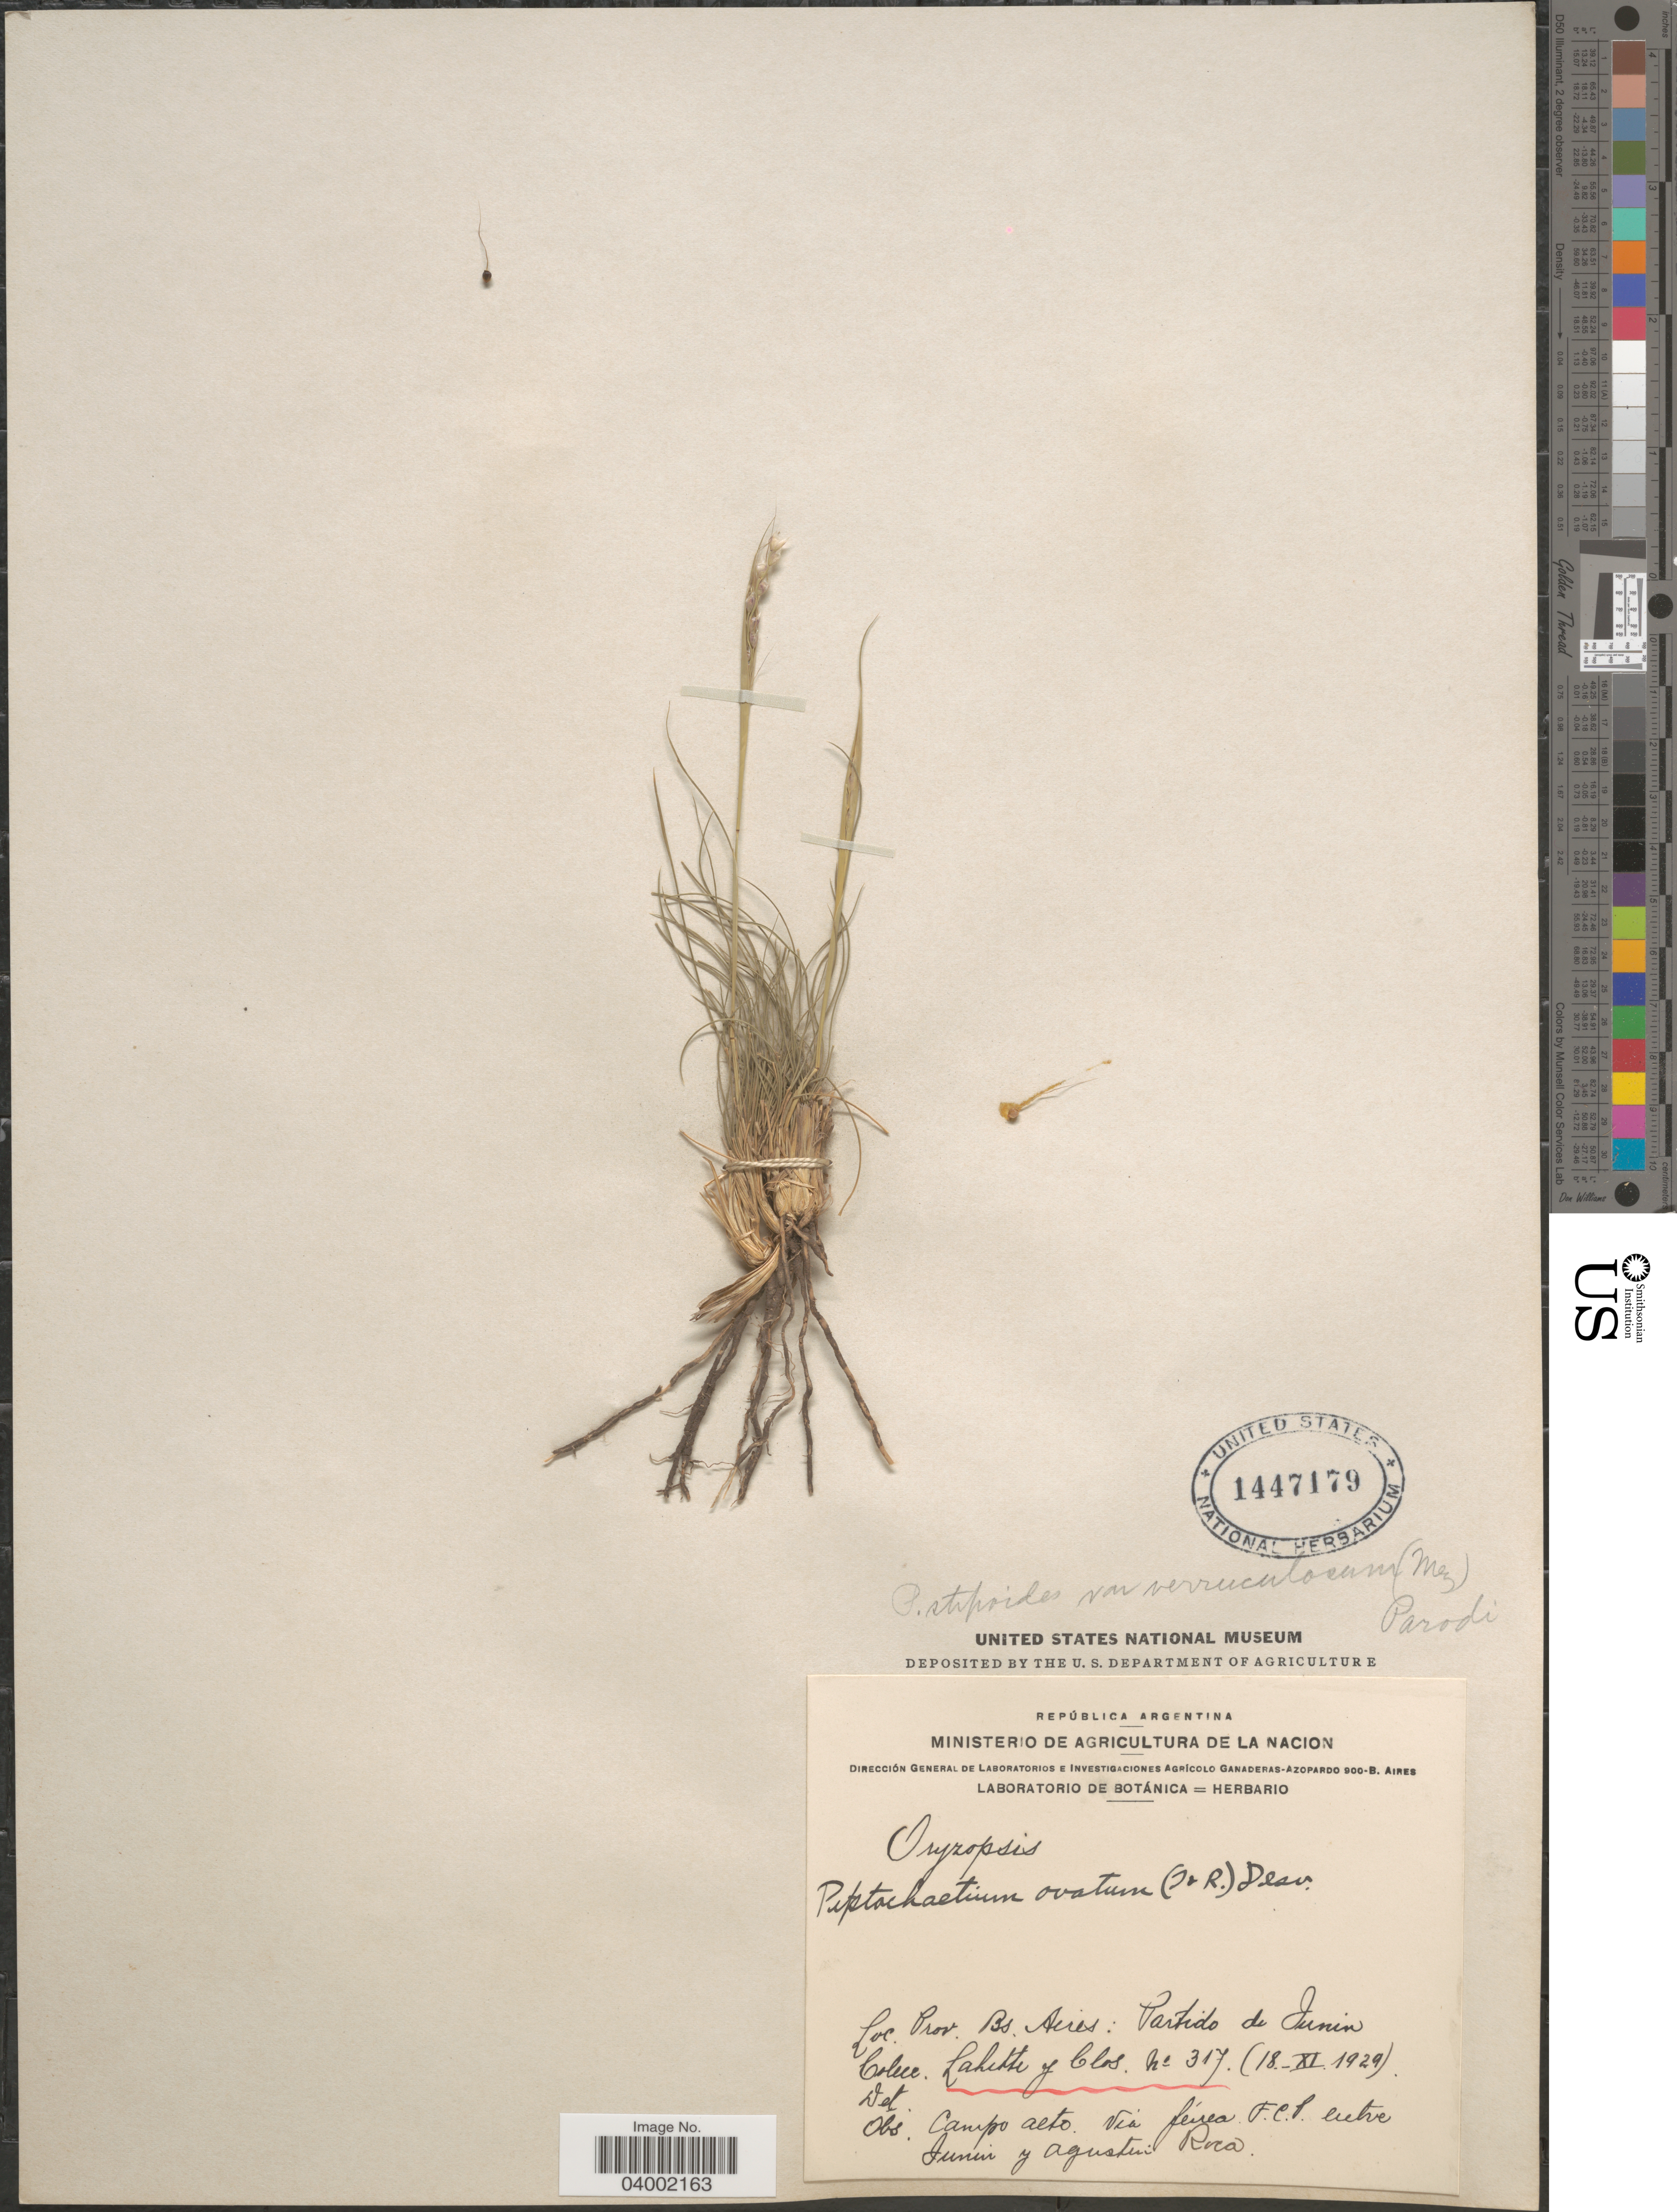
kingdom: Plantae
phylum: Tracheophyta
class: Liliopsida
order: Poales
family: Poaceae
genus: Piptochaetium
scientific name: Piptochaetium stipoides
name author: (Trin. & Rupr.) Hack. & Arechav.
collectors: -. Lahitte & Clos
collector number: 317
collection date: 1929-11-18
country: Argentina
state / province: Buenos Aires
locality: República Argentina. Prov. Bs. Aires: Partido de Junin. Campo alto, Vía ferea F. C. P. entre Junin Y Agustin Roca.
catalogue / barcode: US 1447179